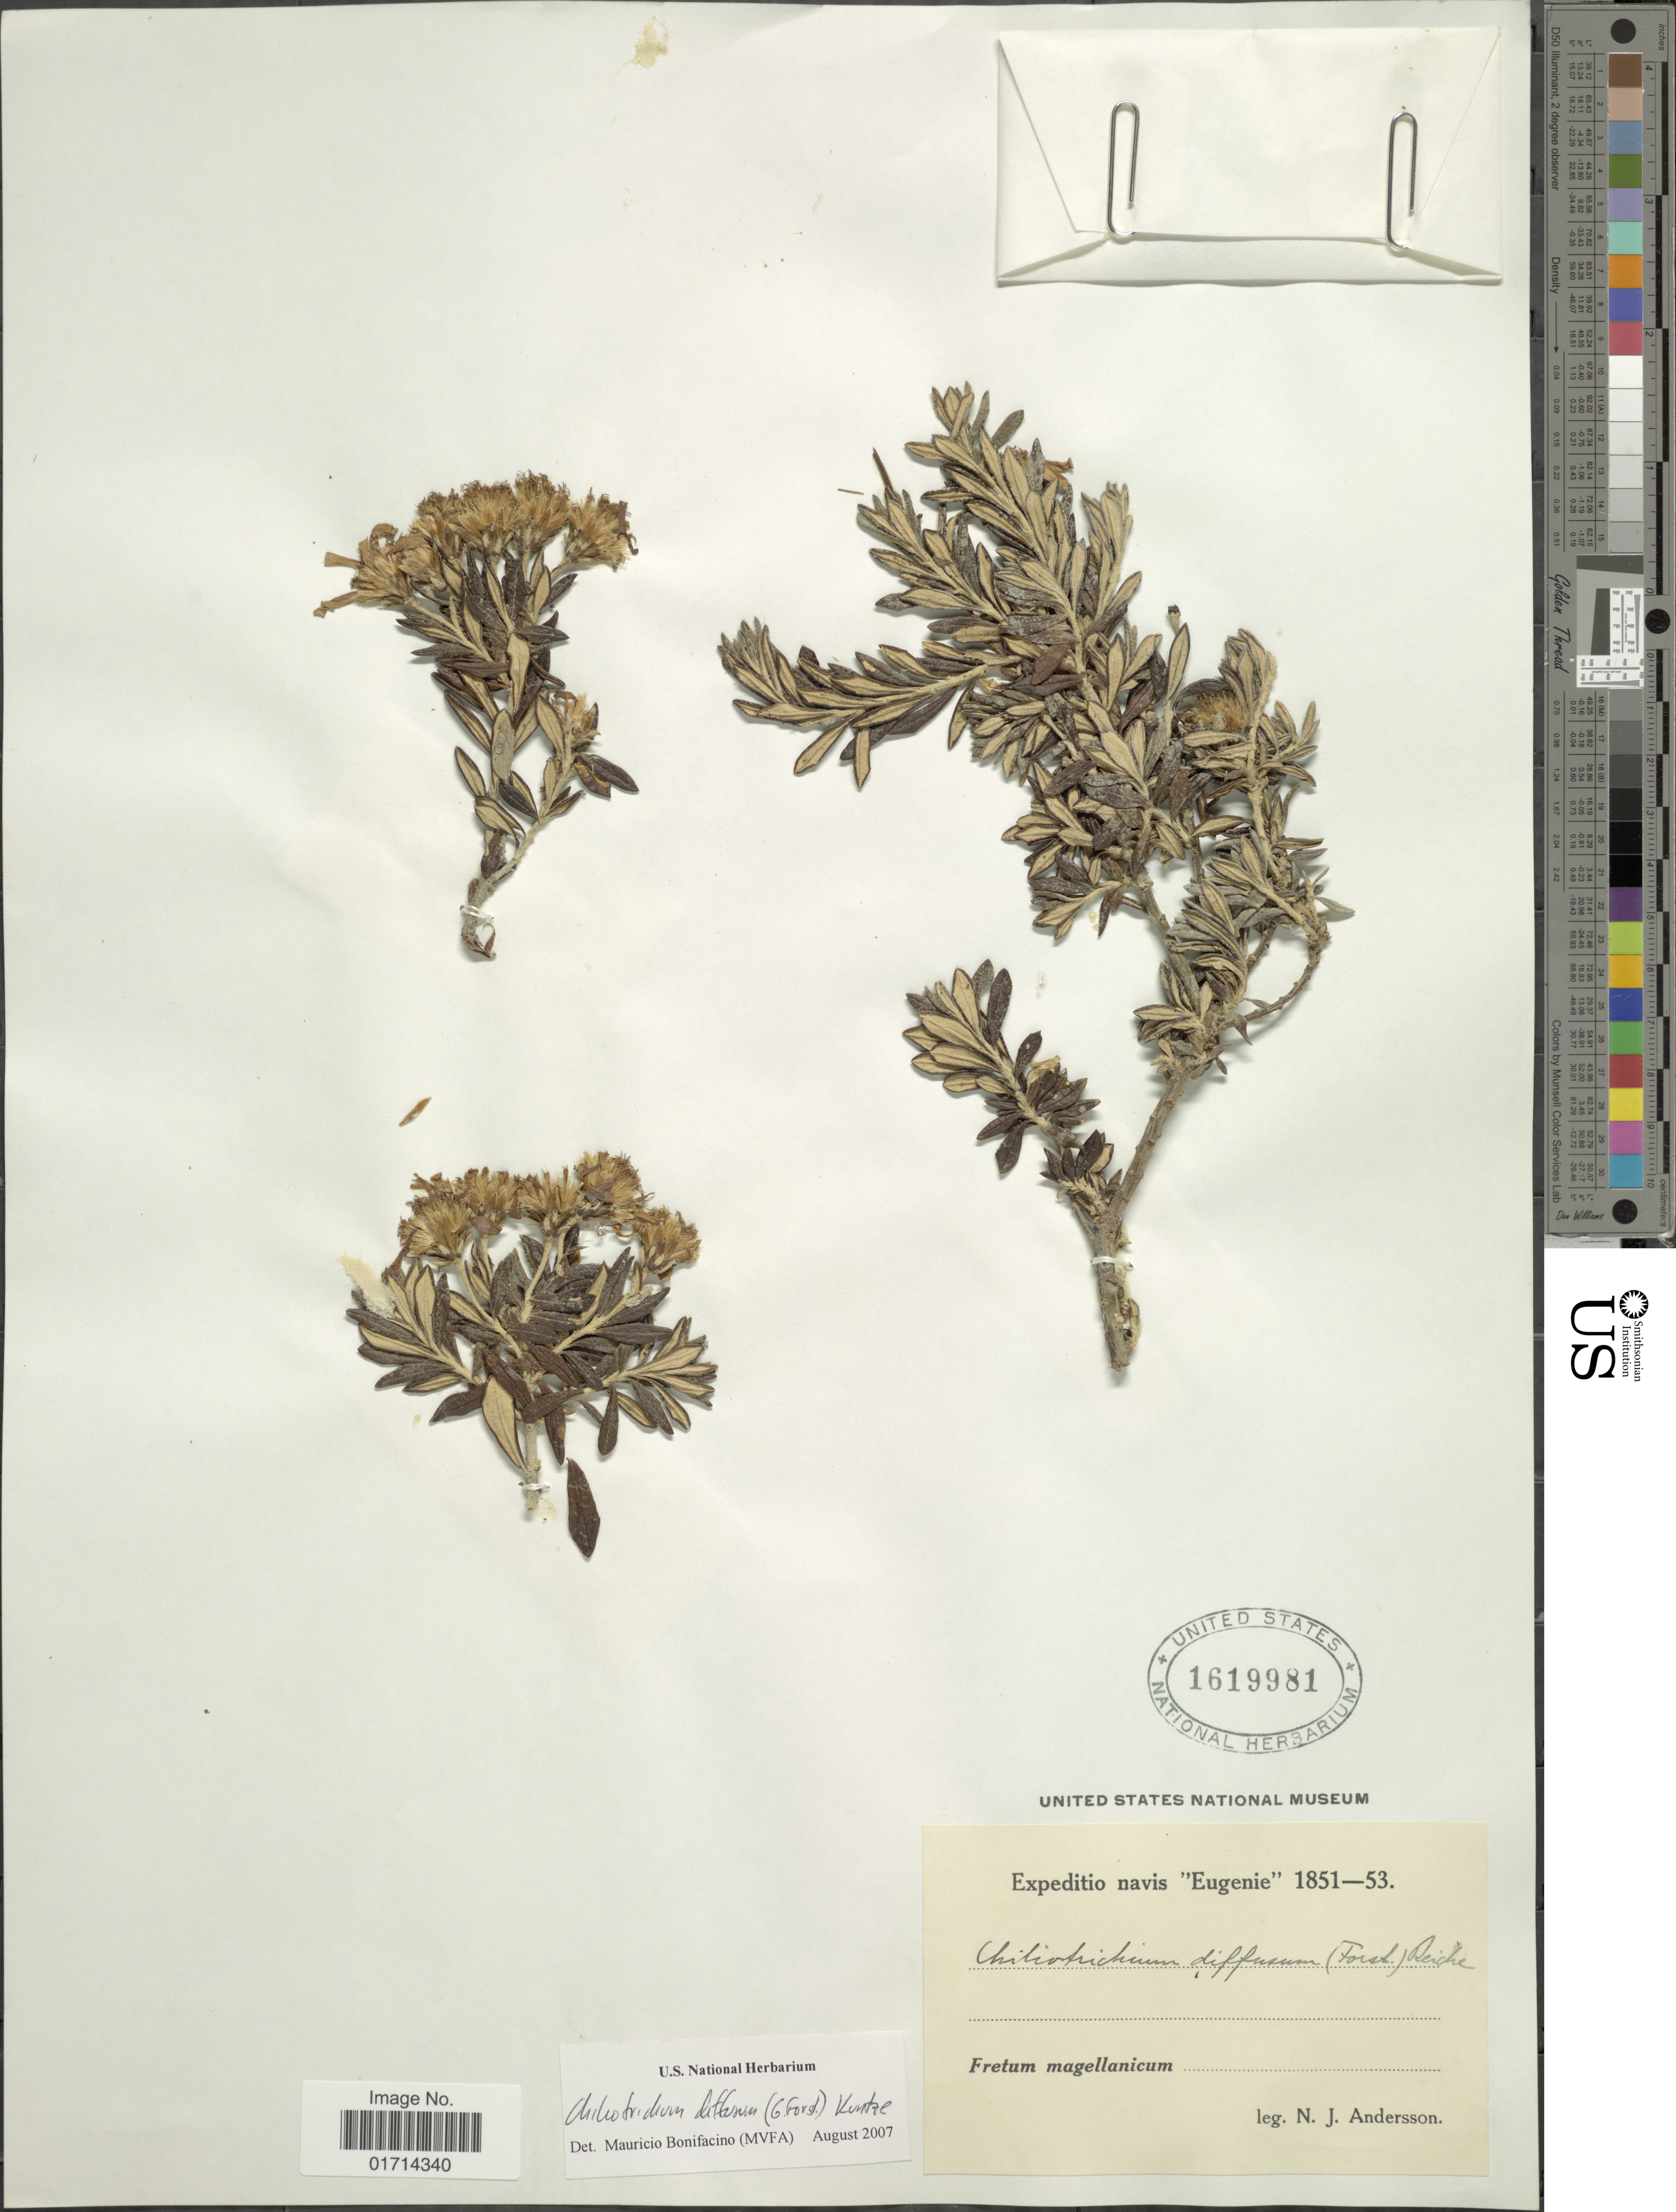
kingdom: Plantae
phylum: Tracheophyta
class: Magnoliopsida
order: Asterales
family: Asteraceae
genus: Chiliotrichum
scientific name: Chiliotrichum diffusum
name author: (G. Forst.) Kuntze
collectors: N. J. Andersson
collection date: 1851/1853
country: Chile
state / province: Magallanes y de la Antártica Chilena (XII)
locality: Fretum Magellanicum [Strait of Magellan]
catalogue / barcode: US 1619981